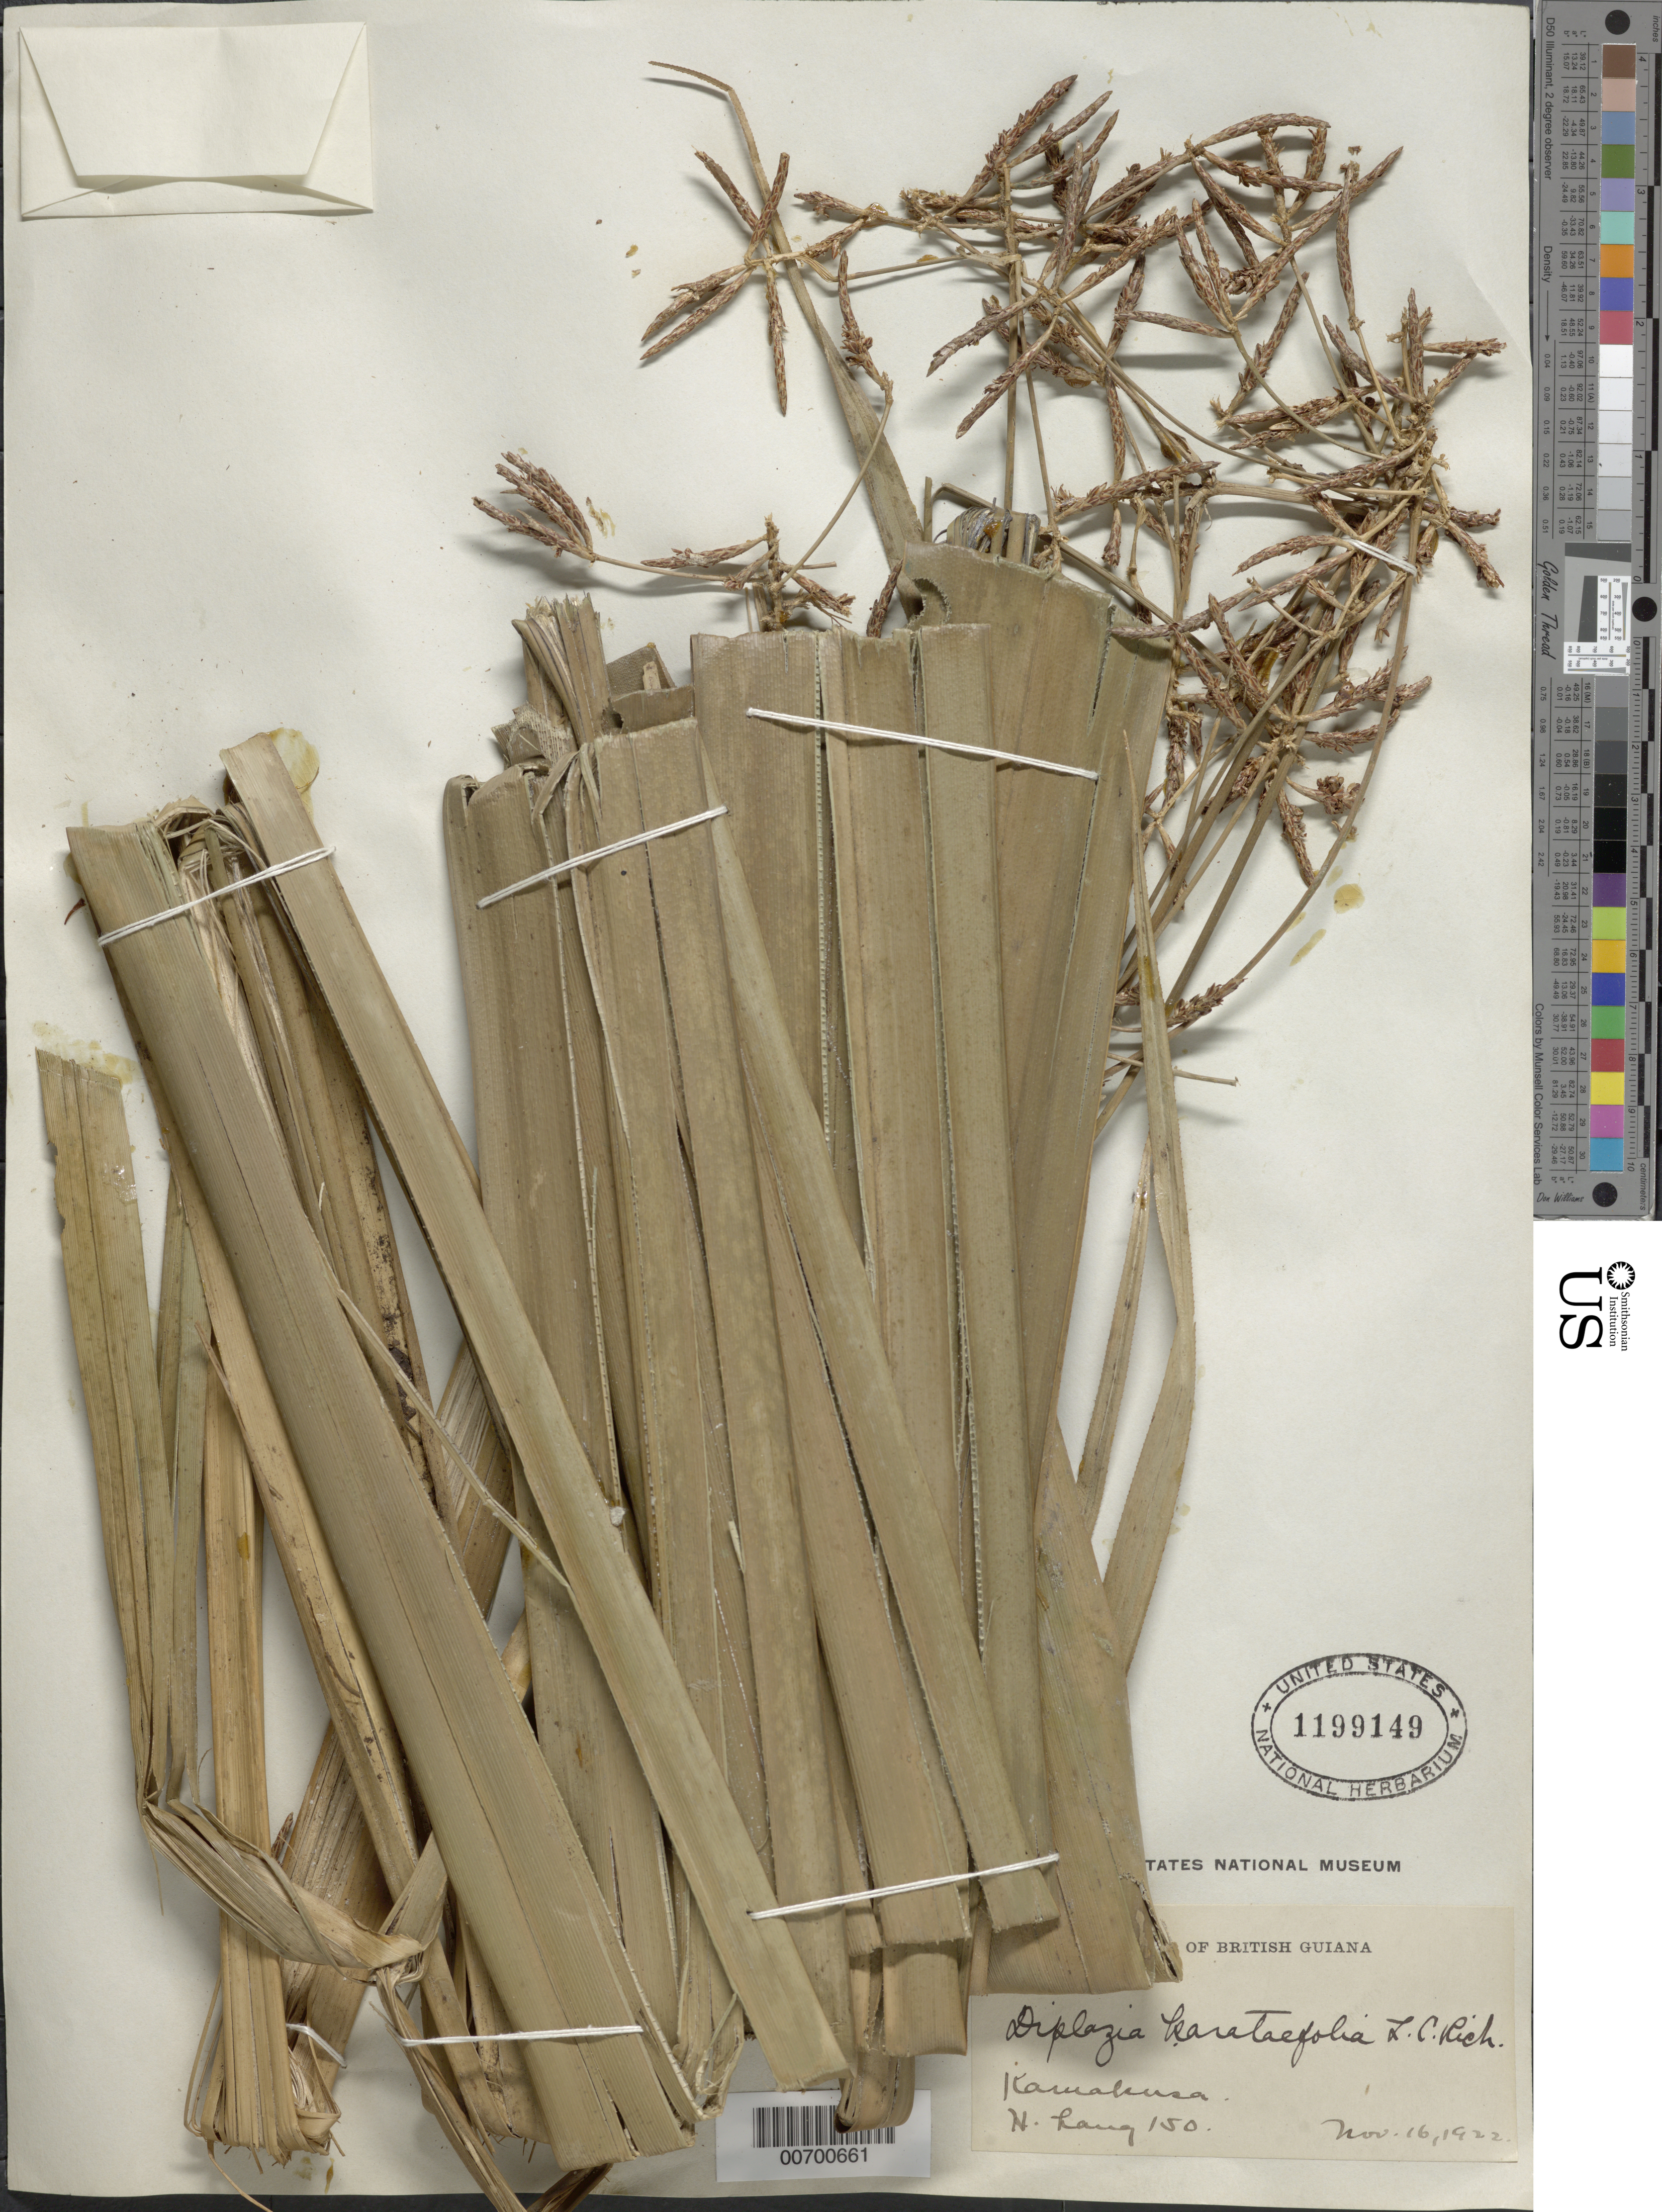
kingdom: Plantae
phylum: Tracheophyta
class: Liliopsida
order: Poales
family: Cyperaceae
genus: Diplasia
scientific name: Diplasia karatifolia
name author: Rich.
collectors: H. Lang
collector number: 150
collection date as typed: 16-Nov-22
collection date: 1922-11-16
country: Guyana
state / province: Cuyuni-Mazaruni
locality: Kamakusa, Upper Mazaruni R.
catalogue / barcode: US 1199149